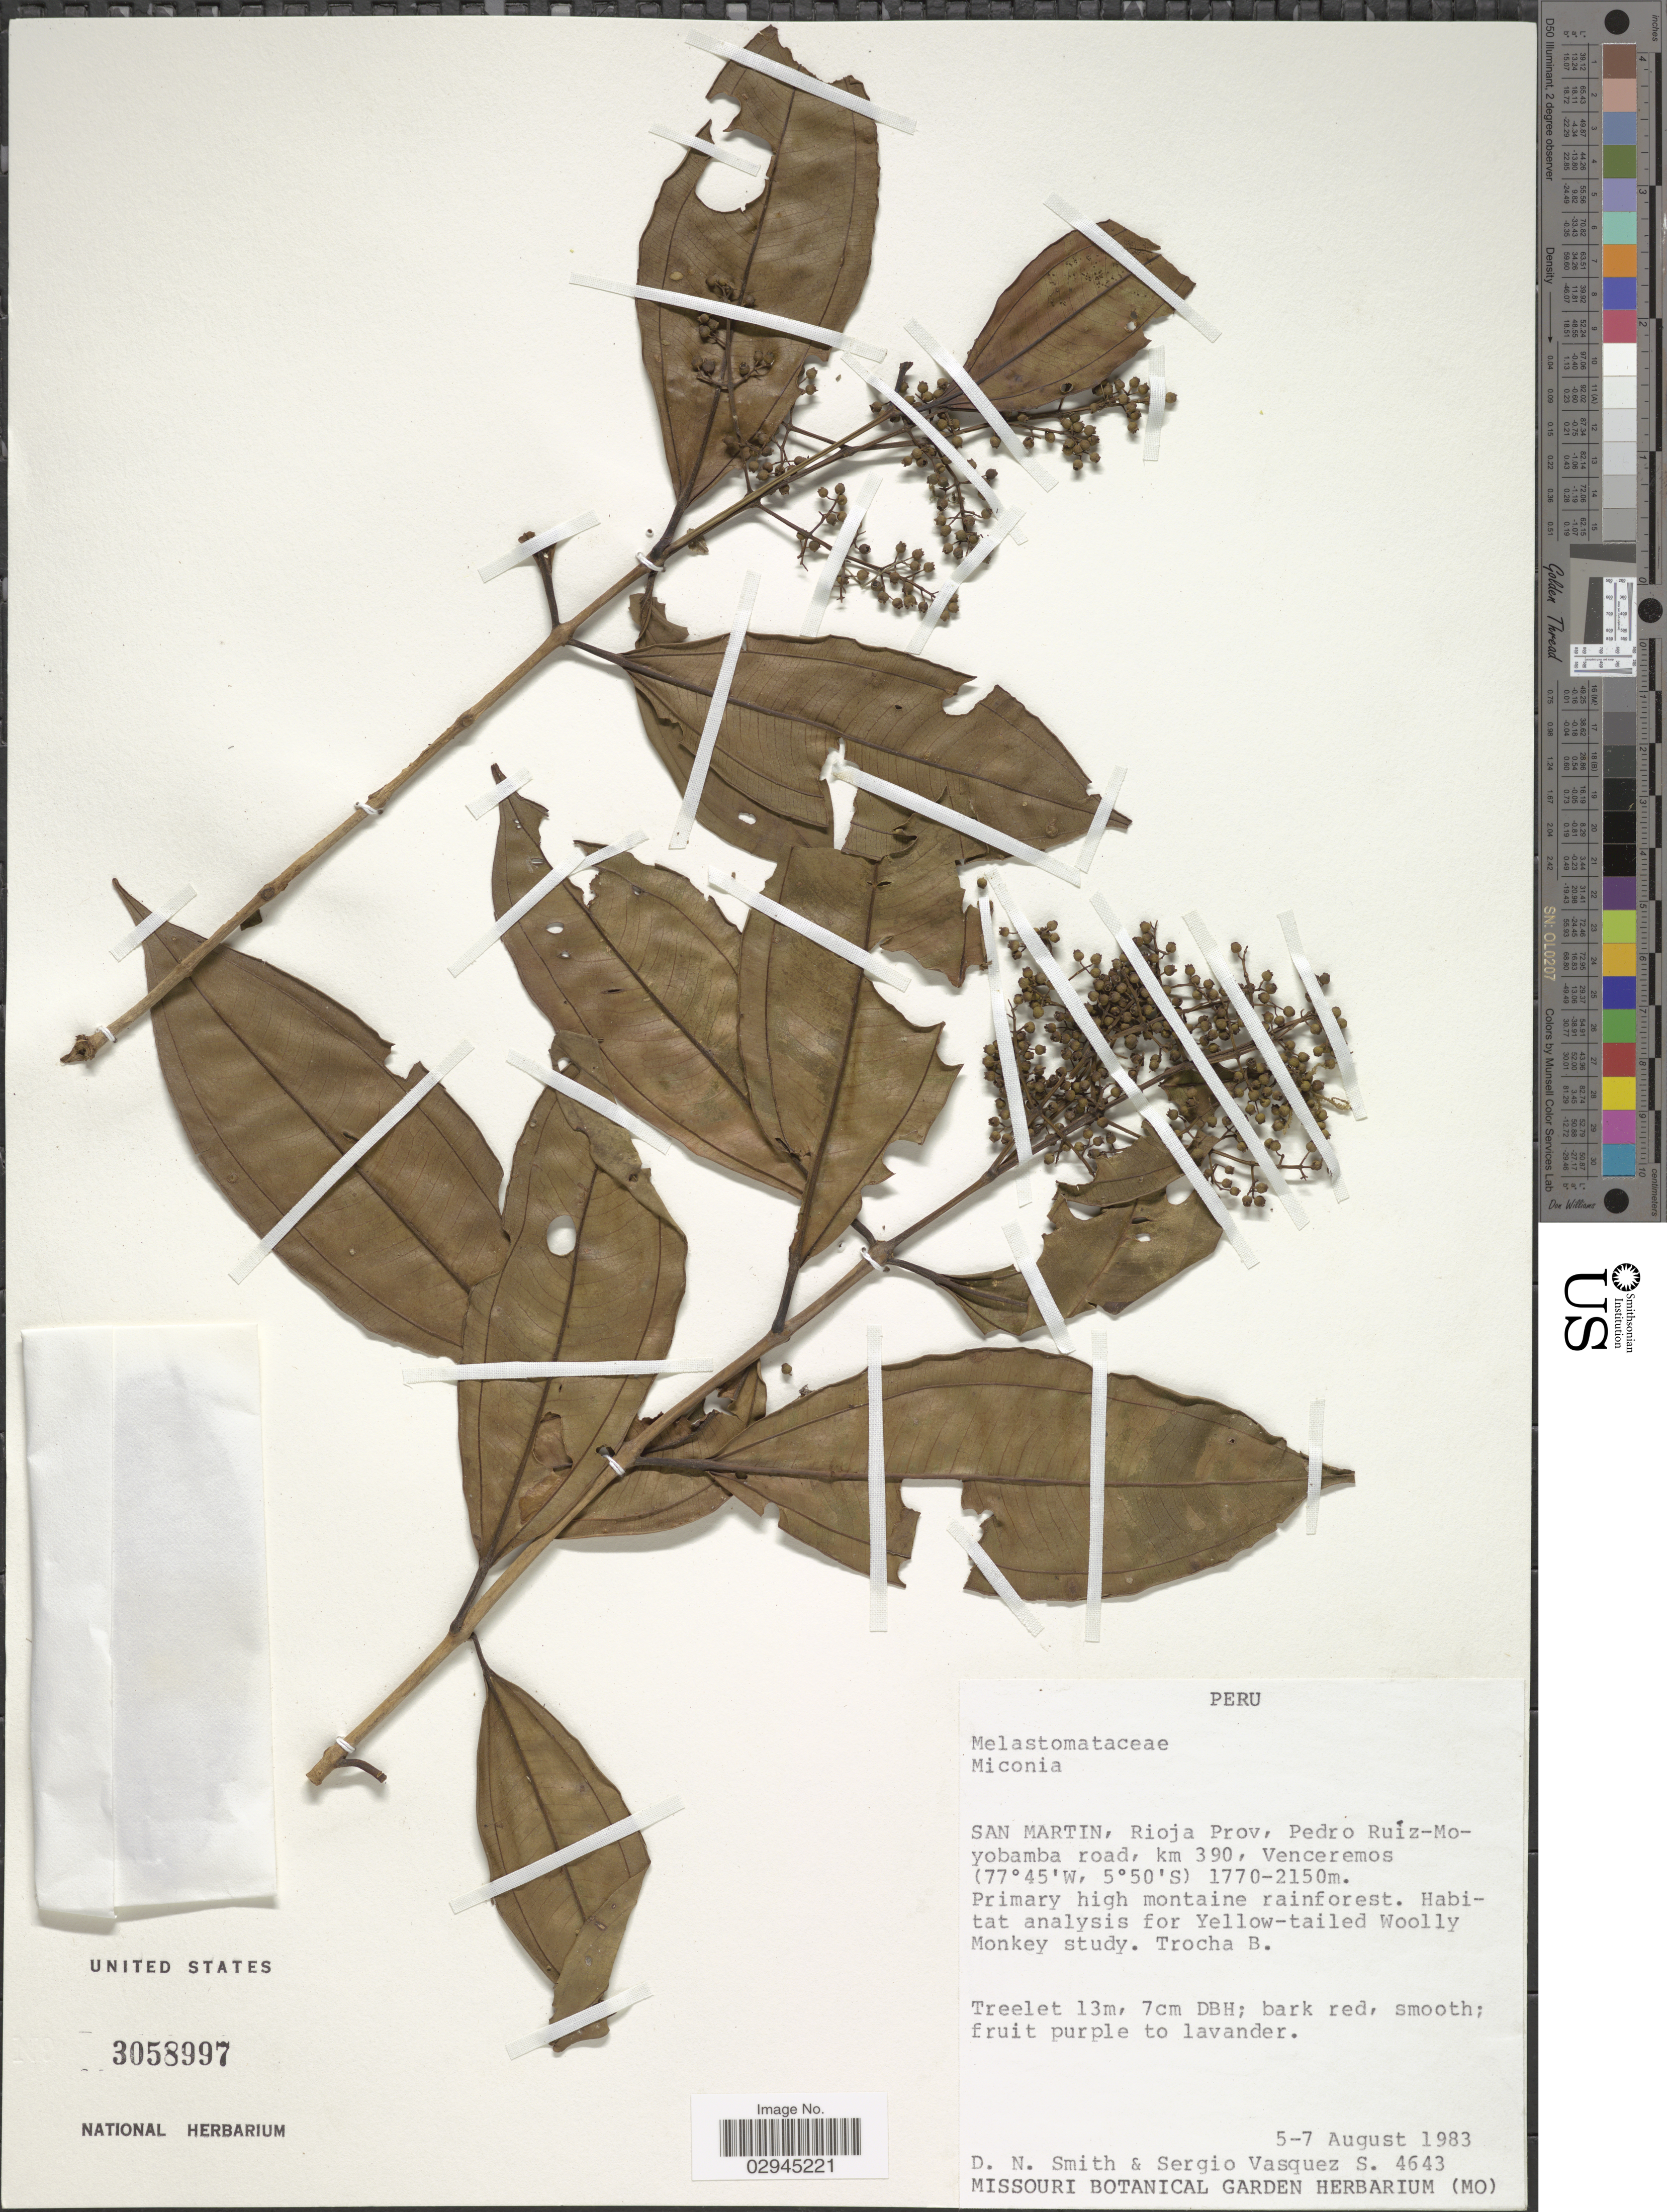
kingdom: Plantae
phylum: Tracheophyta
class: Magnoliopsida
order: Myrtales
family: Melastomataceae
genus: Miconia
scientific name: Miconia sp.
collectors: D. Smith & S. Vasquez S.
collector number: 4643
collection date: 1983-08-05/1983-08-07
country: Peru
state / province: San Martín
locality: Rioja Prov, Pedro Ruíz-Moyobamba road, km 390, Venceremos. Trocha B.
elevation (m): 1770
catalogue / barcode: US 3058997